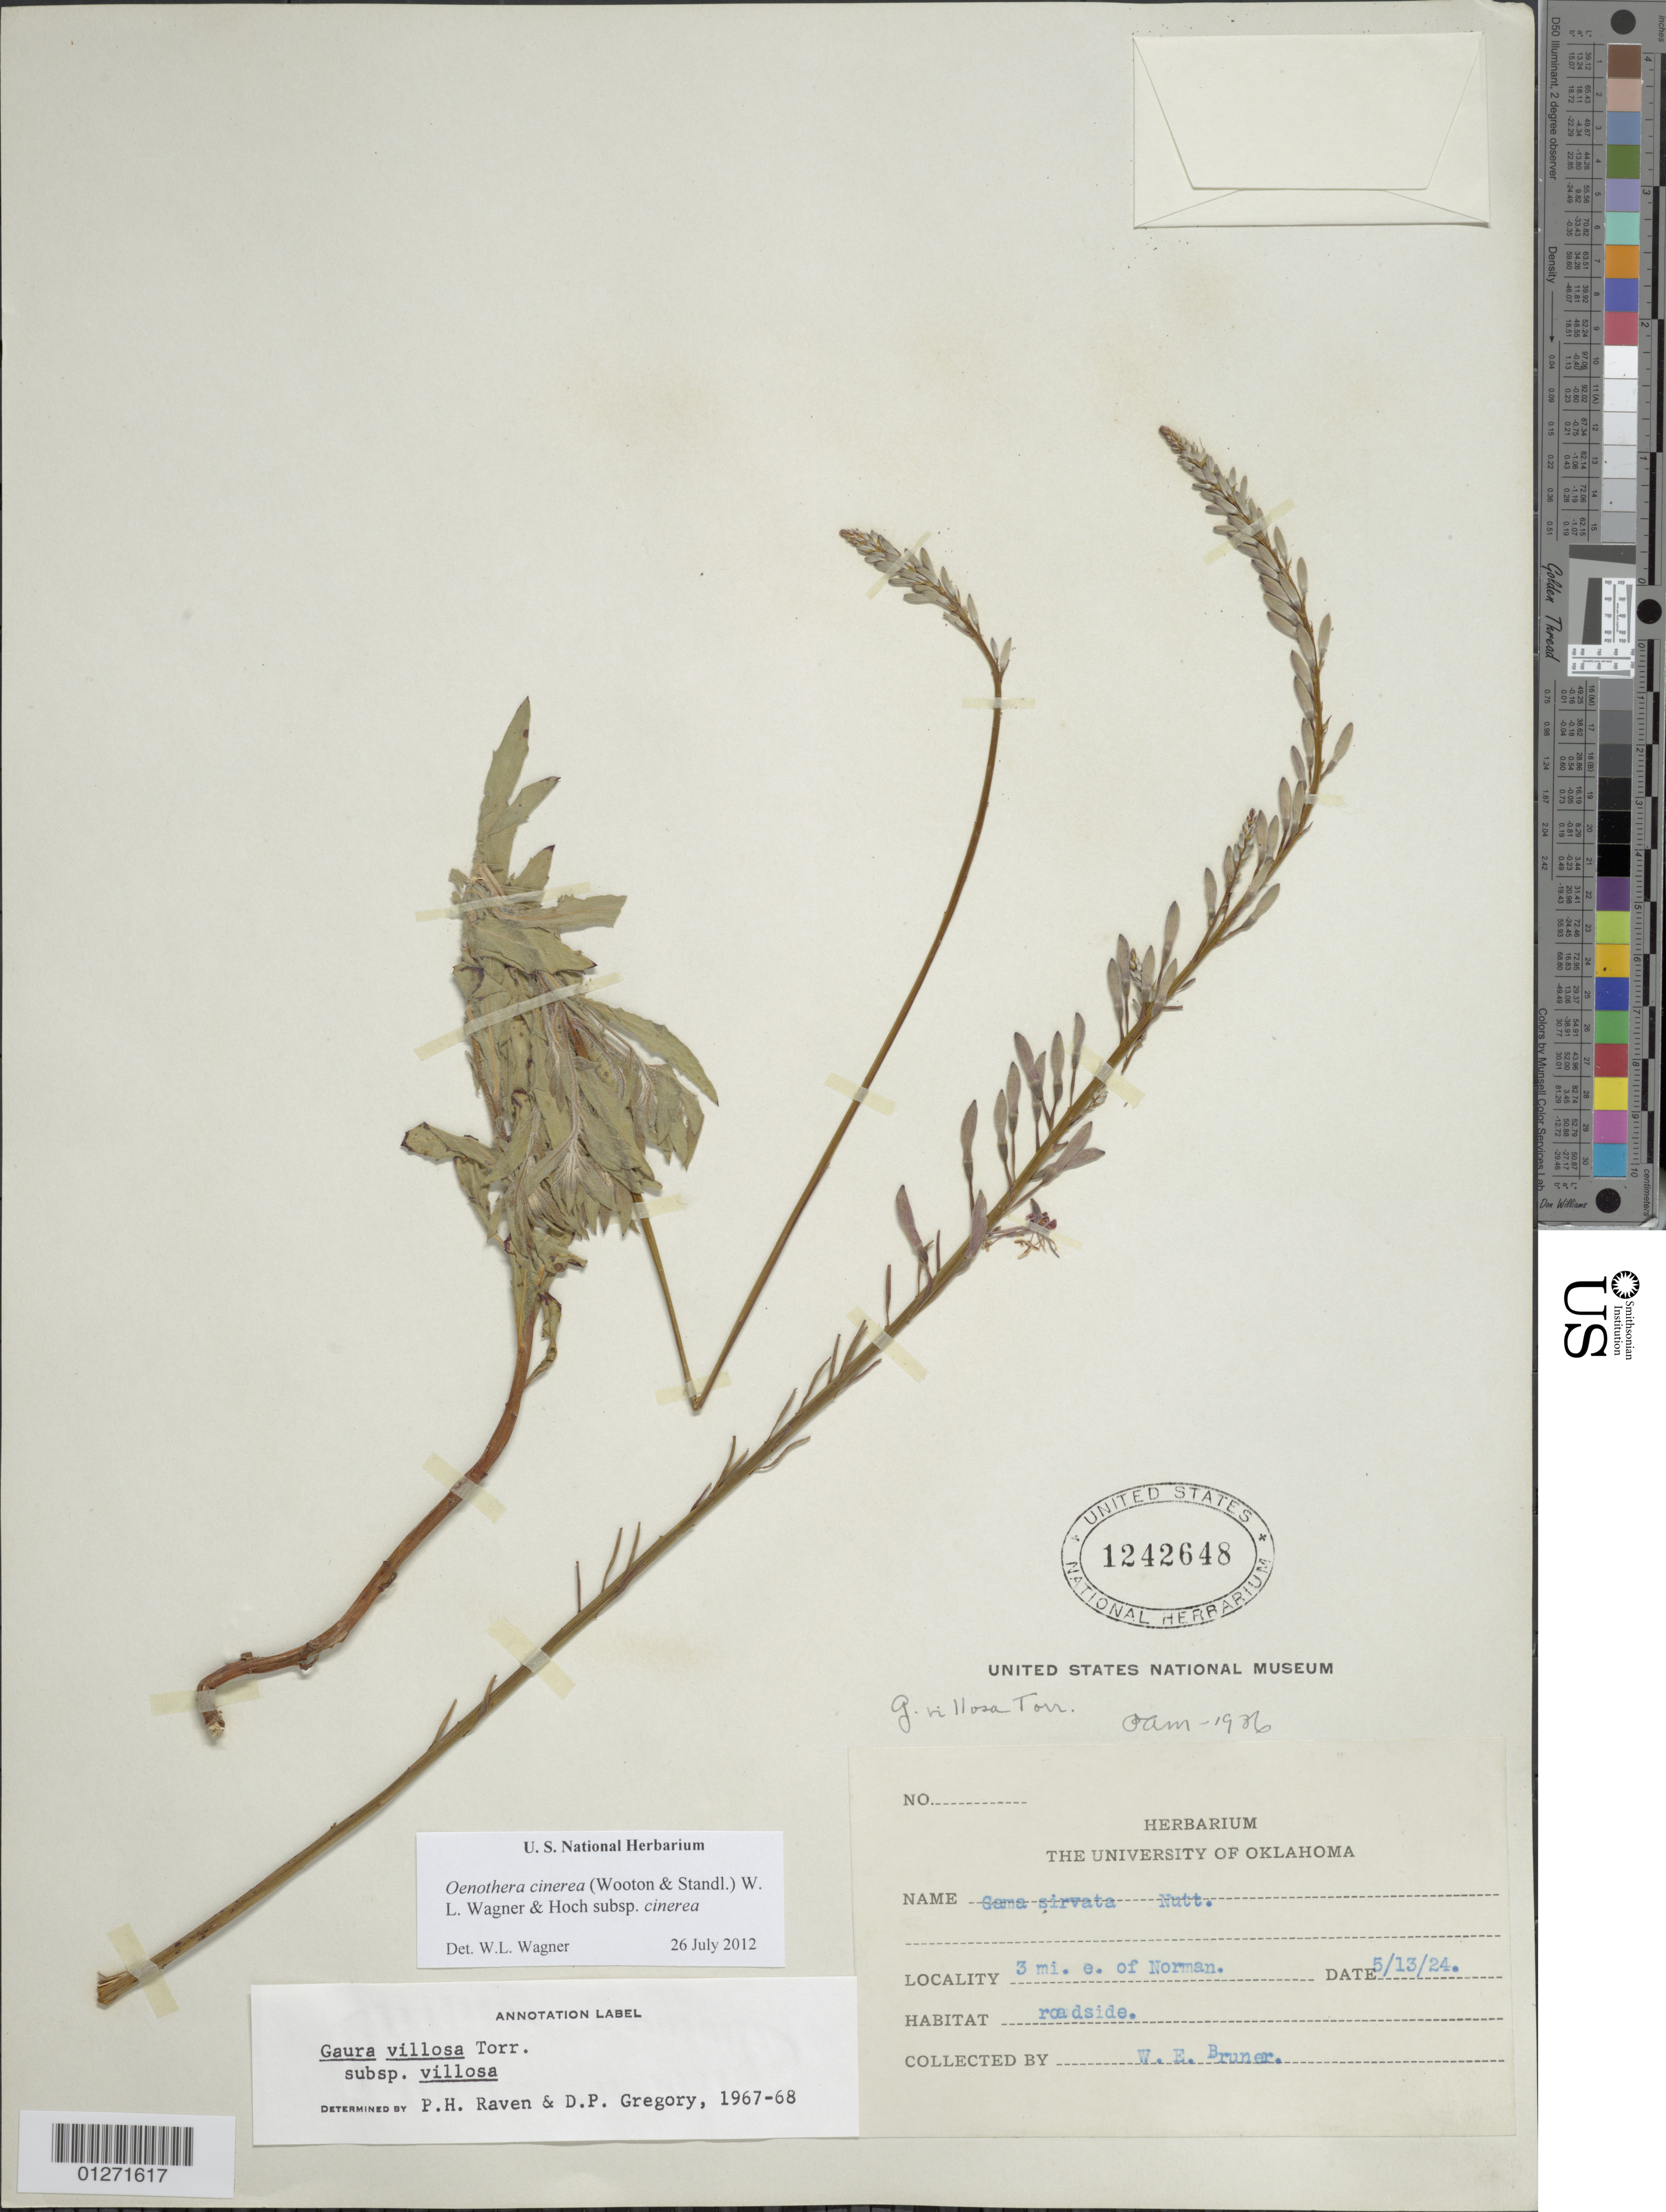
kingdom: Plantae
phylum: Tracheophyta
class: Magnoliopsida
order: Myrtales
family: Onagraceae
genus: Oenothera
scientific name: Oenothera cinerea subsp. cinerea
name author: (Wooton & Standl.) W.L. Wagner & Hoch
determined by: Wagner, W. L., (BOT), Smithsonian Institution - National Museum of Natural History (UNITED STATES)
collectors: W. Bruner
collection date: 1924-05-13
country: United States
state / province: Oklahoma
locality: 3 mi E of Norman.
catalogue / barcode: US 1242648